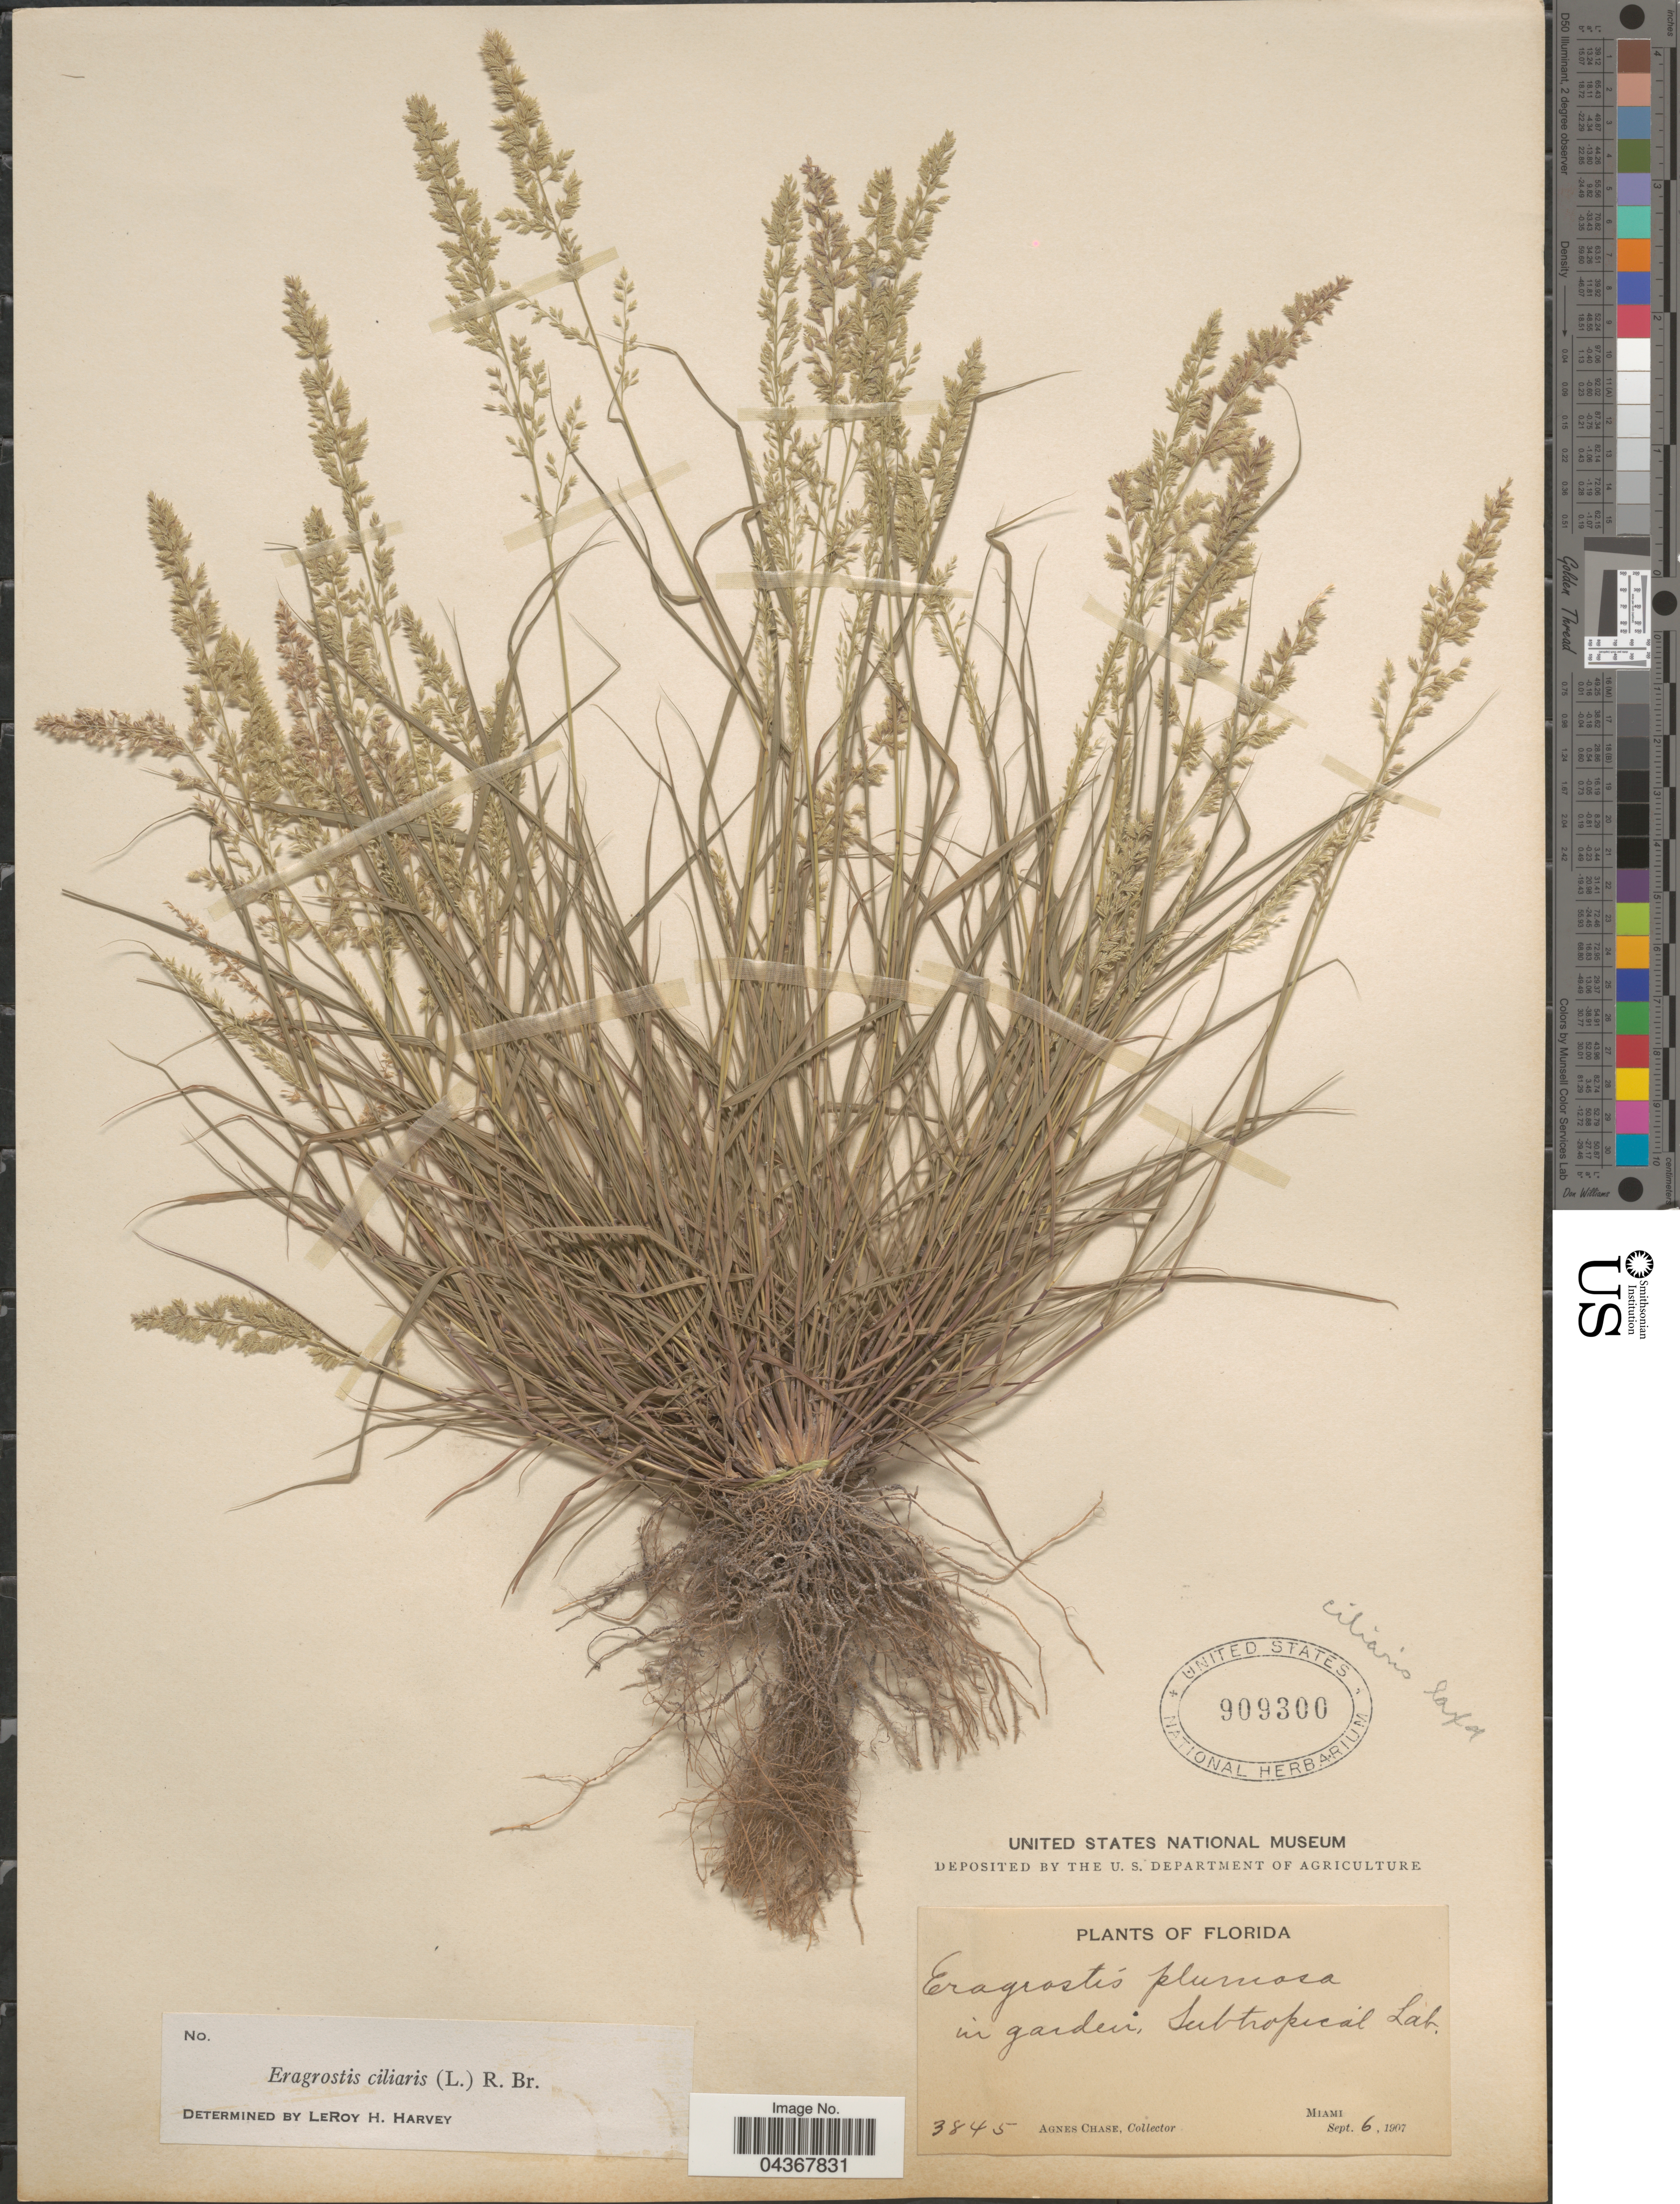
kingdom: Plantae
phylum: Tracheophyta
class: Liliopsida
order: Poales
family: Poaceae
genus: Eragrostis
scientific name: Eragrostis ciliaris var. laxa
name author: Kuntze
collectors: A. Chase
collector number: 3845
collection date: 1907-09-06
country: United States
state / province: Florida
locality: In garden, Subtropical Lab. Miami.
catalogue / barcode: US 909300